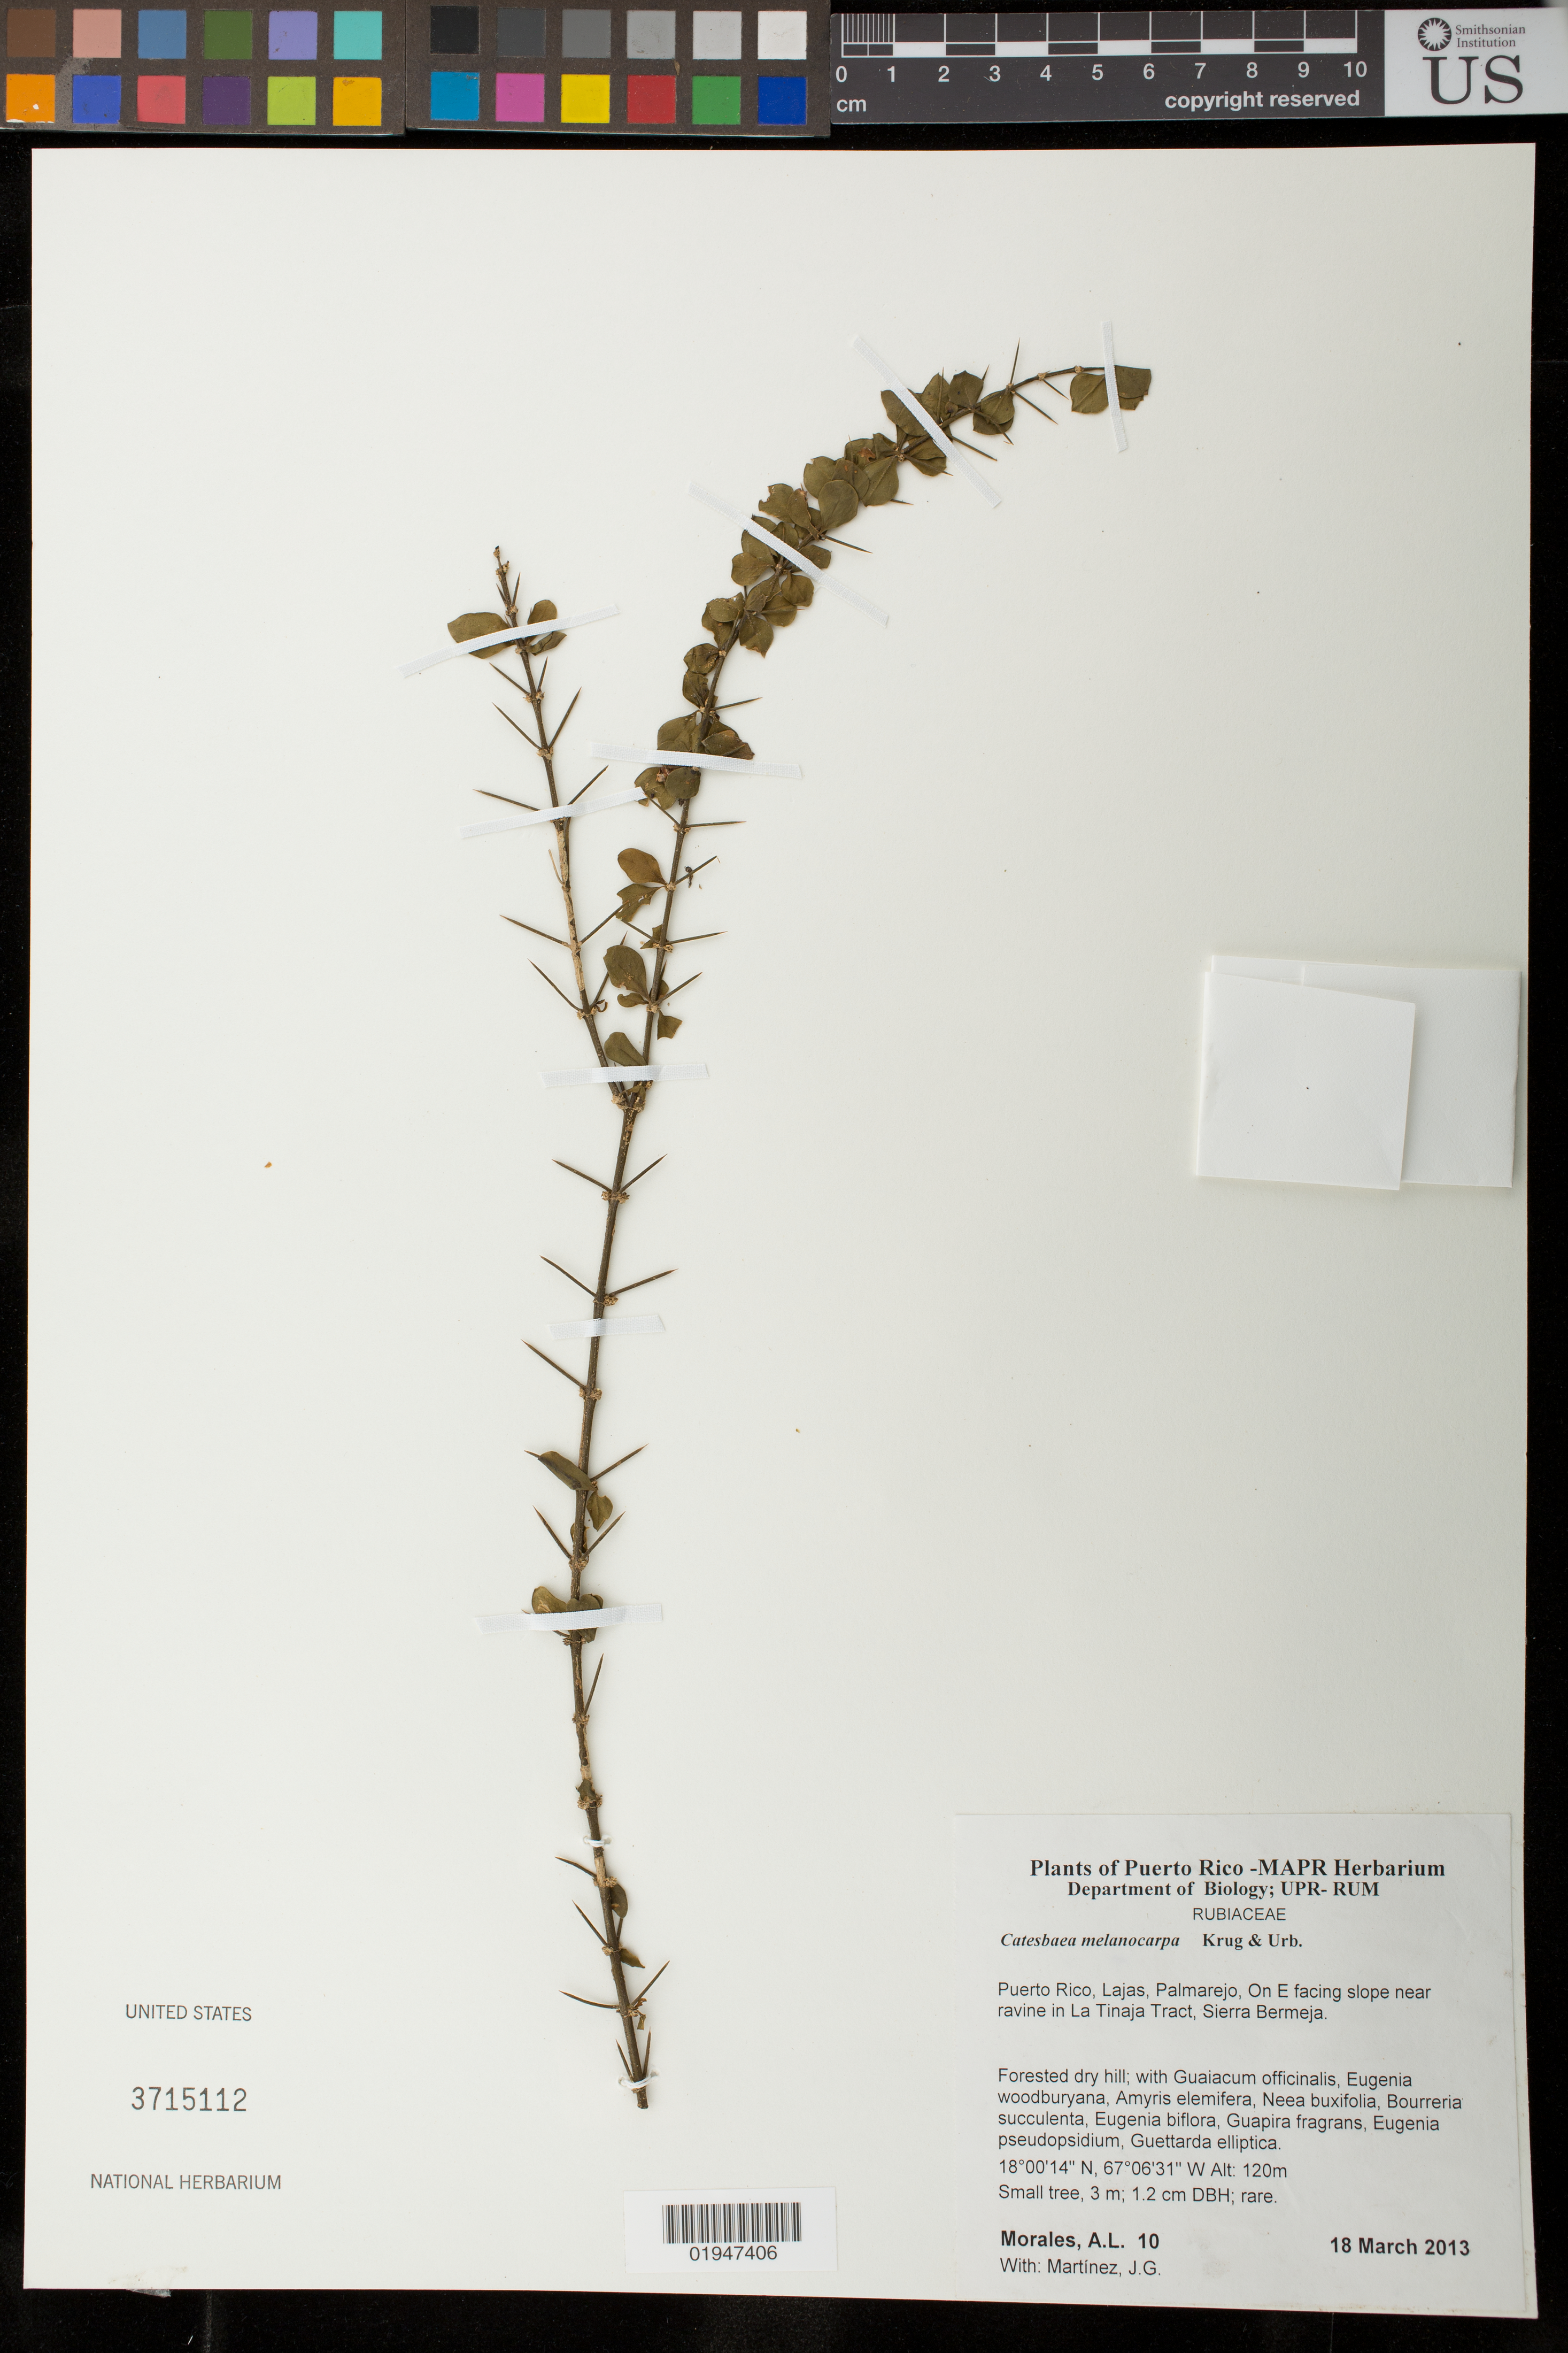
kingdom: Plantae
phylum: Tracheophyta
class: Magnoliopsida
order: Gentianales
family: Rubiaceae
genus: Catesbaea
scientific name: Catesbaea melanocarpa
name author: Krug & Urb.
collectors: A. Morales & J. Martínez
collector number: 10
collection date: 2013-03-18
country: Puerto Rico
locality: Lajas, Palmarejo; on E facing slope near ravine in La Tinaja Tract, Sierra Bermeja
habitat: Forested dry hill; with Guaiacum officinalis, Eugenia woodburyana, Amyris elemifera, Neea buxifolia, Bourreria succulenta, Eugenia biflora, Guapira fragrans, Eugenia pseudopsidium, Guettarda elliptica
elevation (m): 120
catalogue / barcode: US 3715112